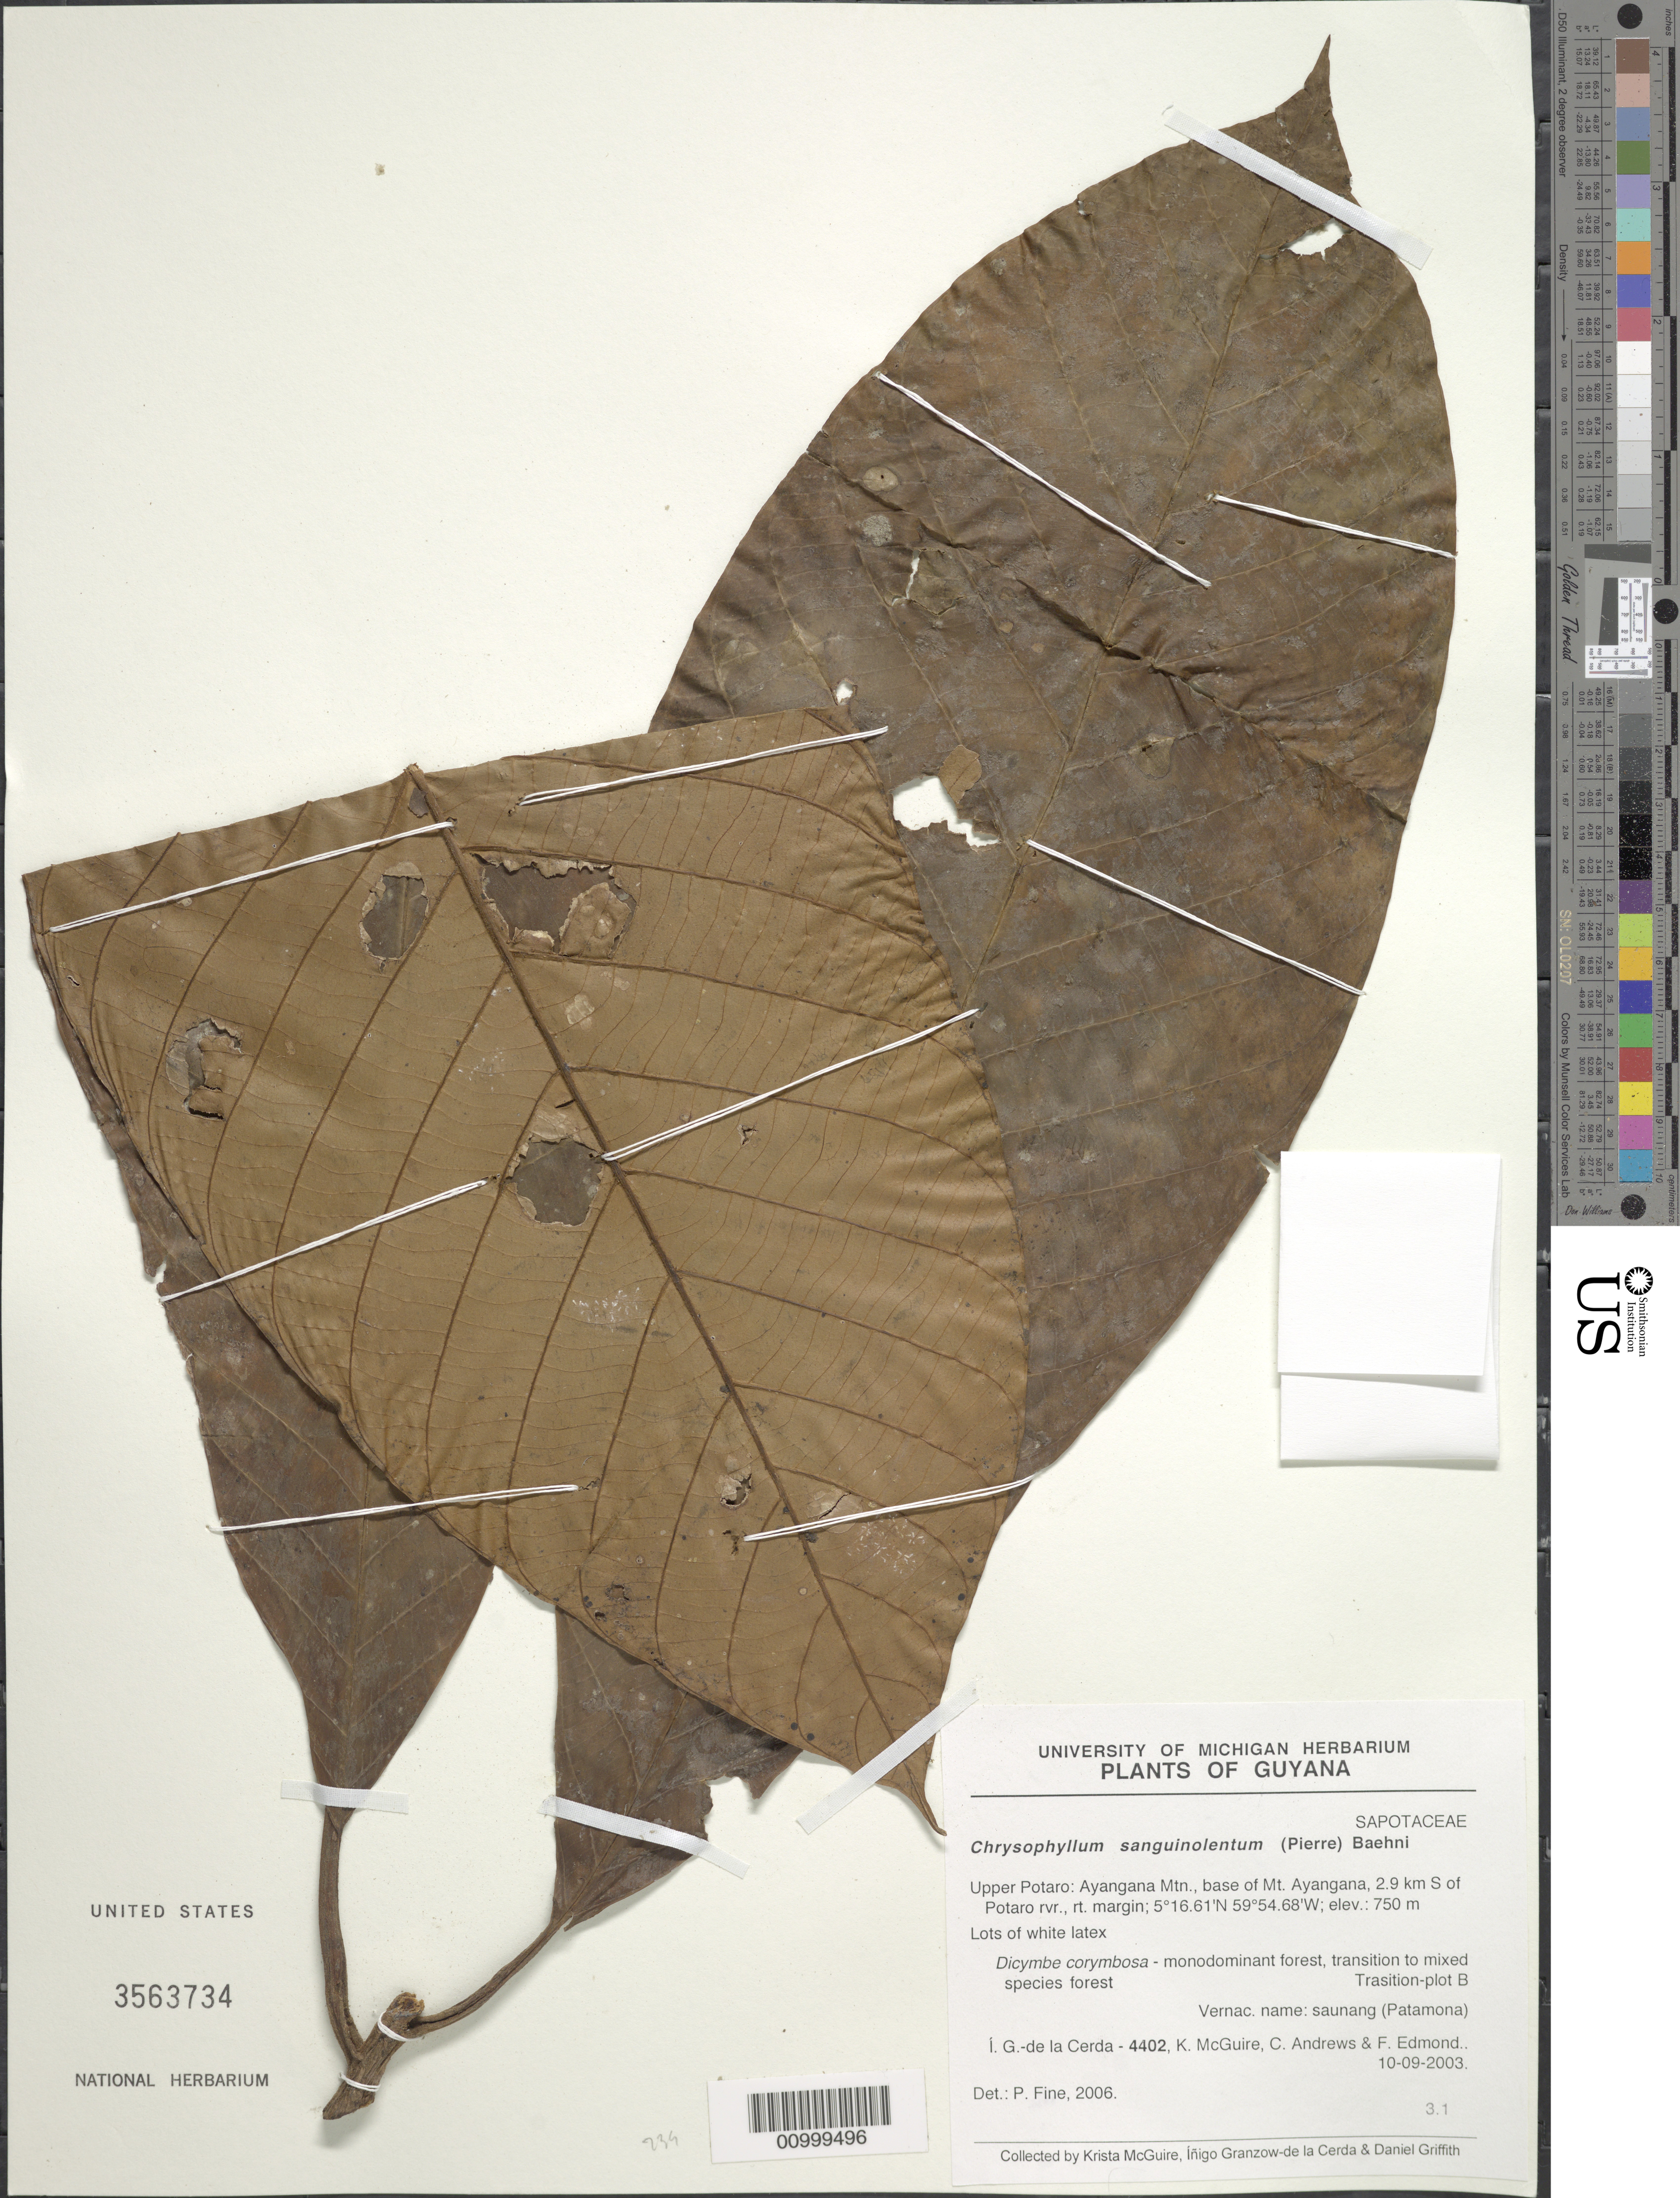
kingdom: Plantae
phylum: Tracheophyta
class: Magnoliopsida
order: Ericales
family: Sapotaceae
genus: Chrysophyllum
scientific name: Chrysophyllum sanguinolentum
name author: (Pierre) Baehni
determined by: Fine, P. V. A.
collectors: I. de la Cerda, K. McGuire, C. Andrews & F. Edmond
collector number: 4402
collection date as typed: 10-Sep-03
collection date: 2003-09-10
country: Guyana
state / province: Potaro-Siparuni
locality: Upper Potaro: Ayangana Mtn., base of Mt. Ayangana, 2.9 km S of Potaro rvr., rt margin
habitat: (Dicymbe corymbosa-monodominant forest, transition to mixed species forest.) Transition-plot B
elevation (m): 750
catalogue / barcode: US 3563734